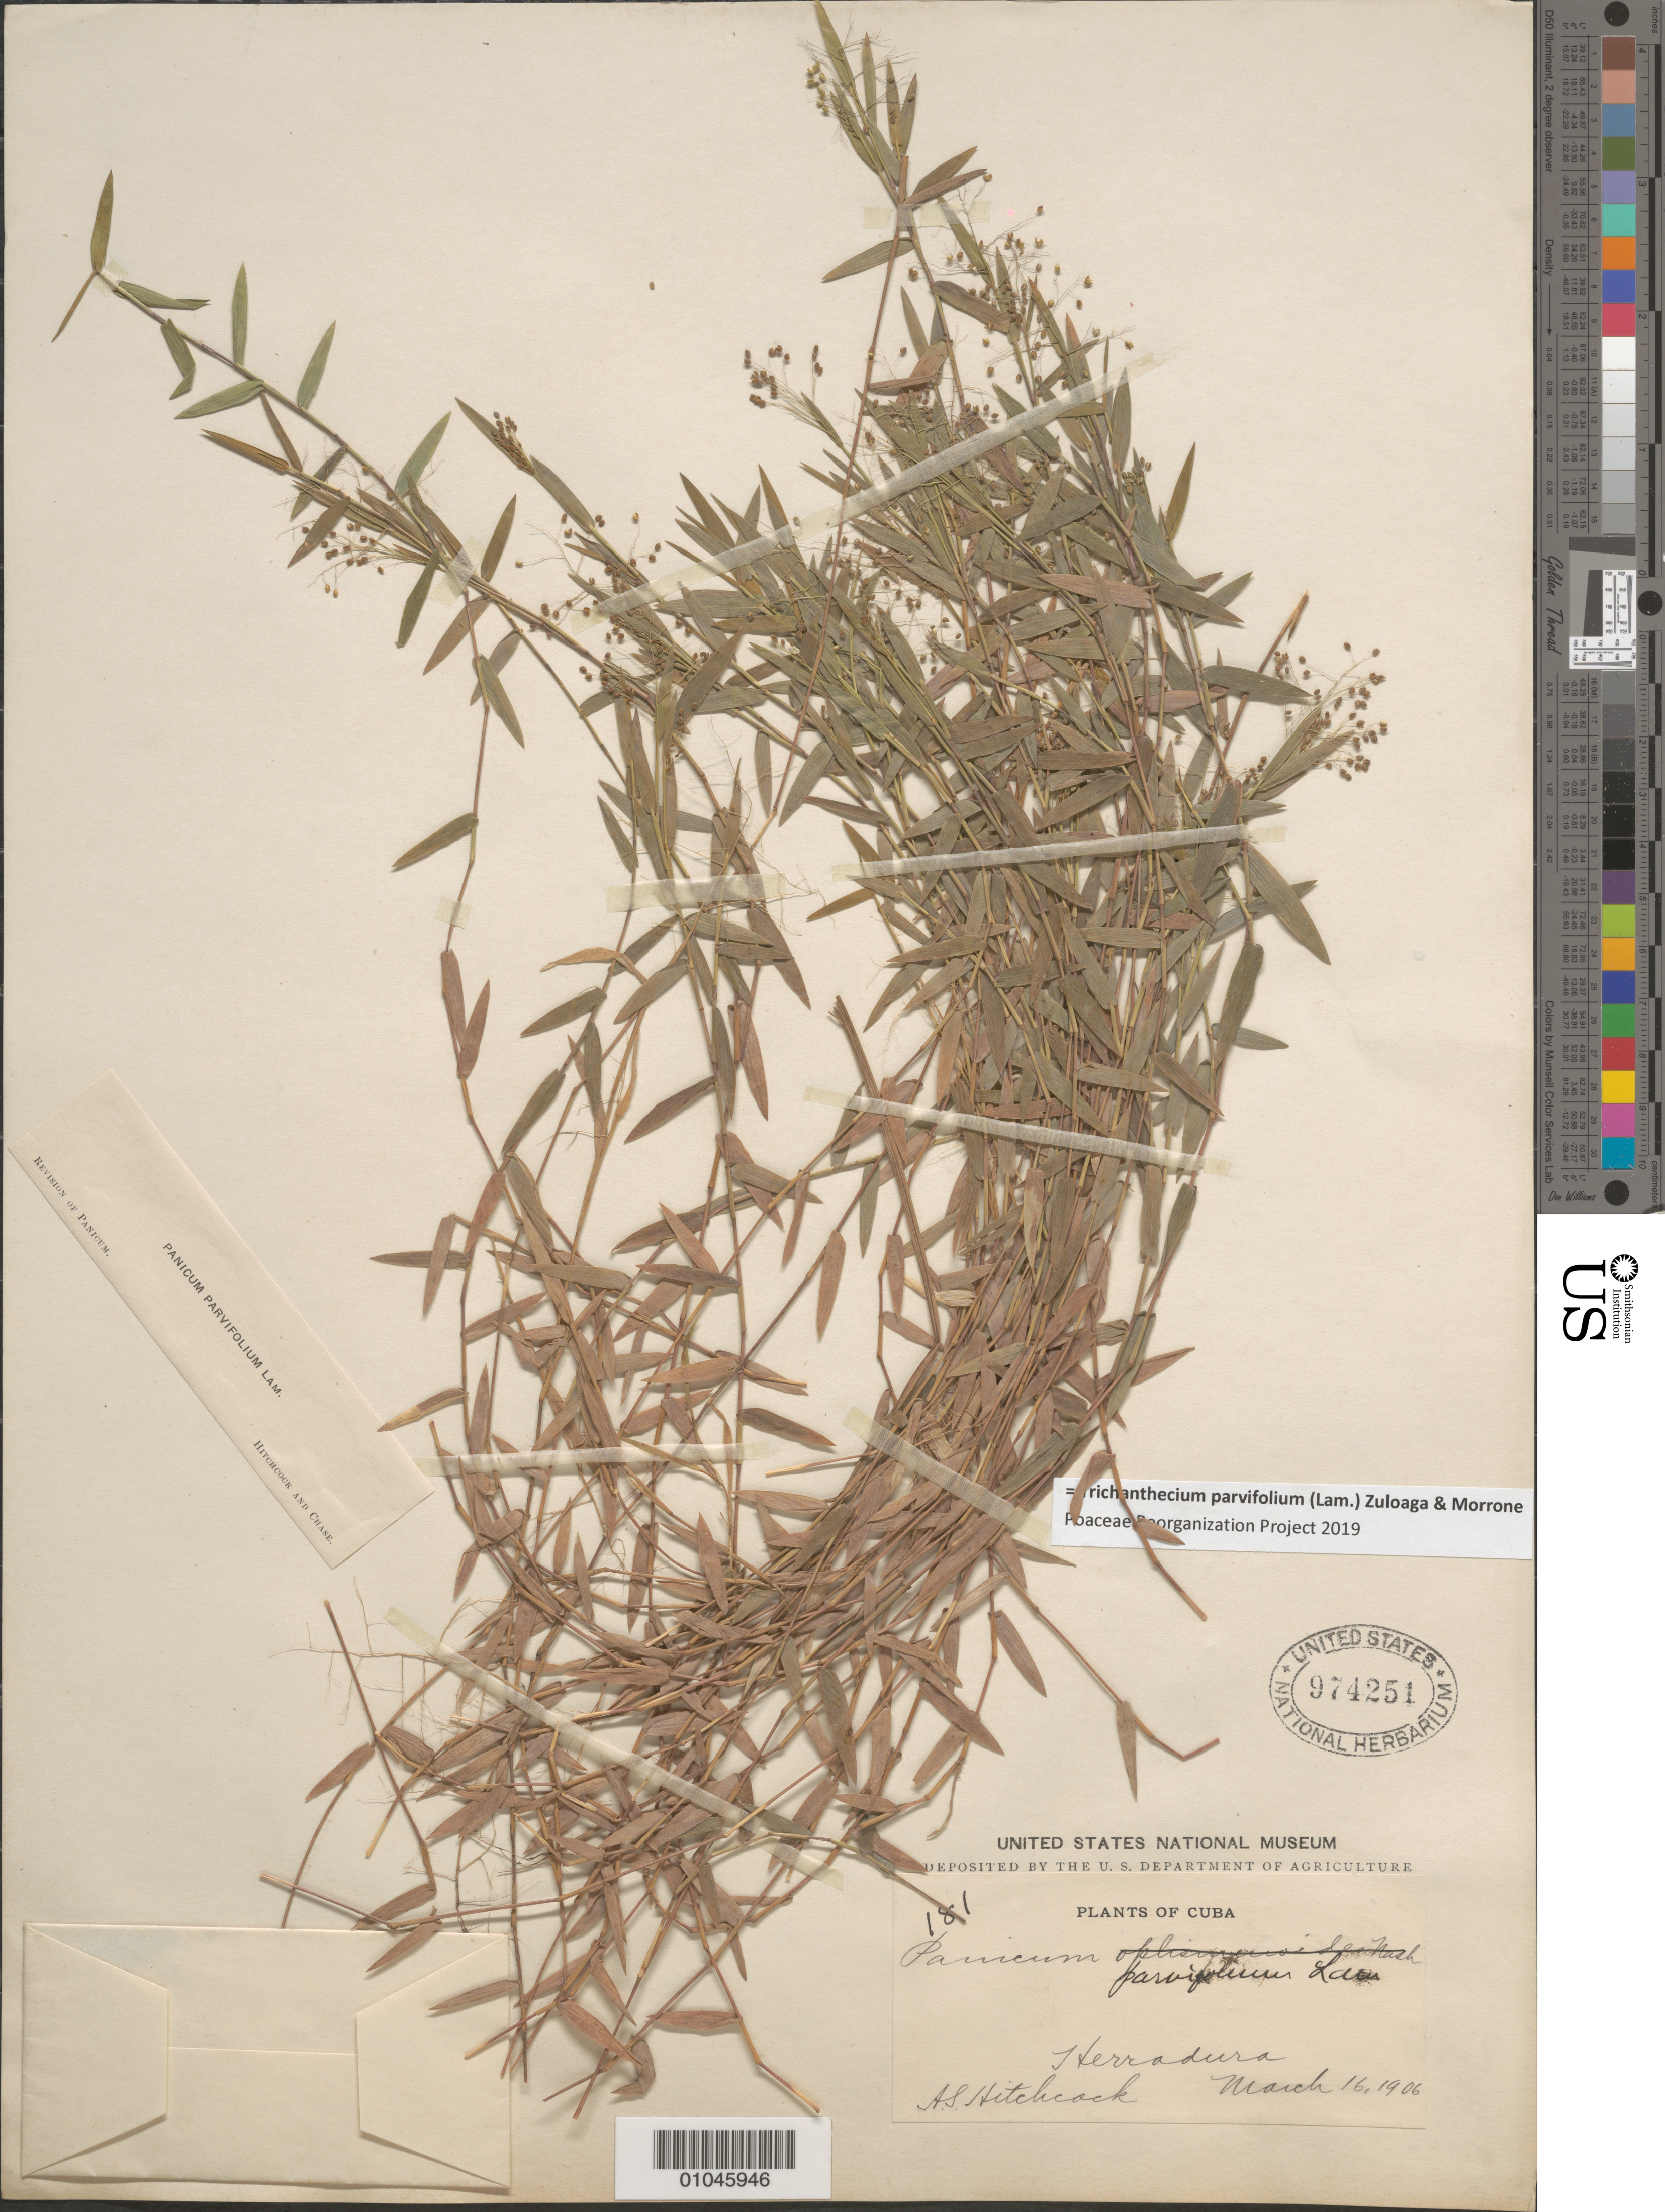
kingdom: Plantae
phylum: Tracheophyta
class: Liliopsida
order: Poales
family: Poaceae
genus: Panicum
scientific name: Panicum parvifolium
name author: Lam.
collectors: A. S. Hitchcock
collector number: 181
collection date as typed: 16 Mar 1906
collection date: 1906-03-16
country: Cuba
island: Cuba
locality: Herradura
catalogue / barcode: US 974251